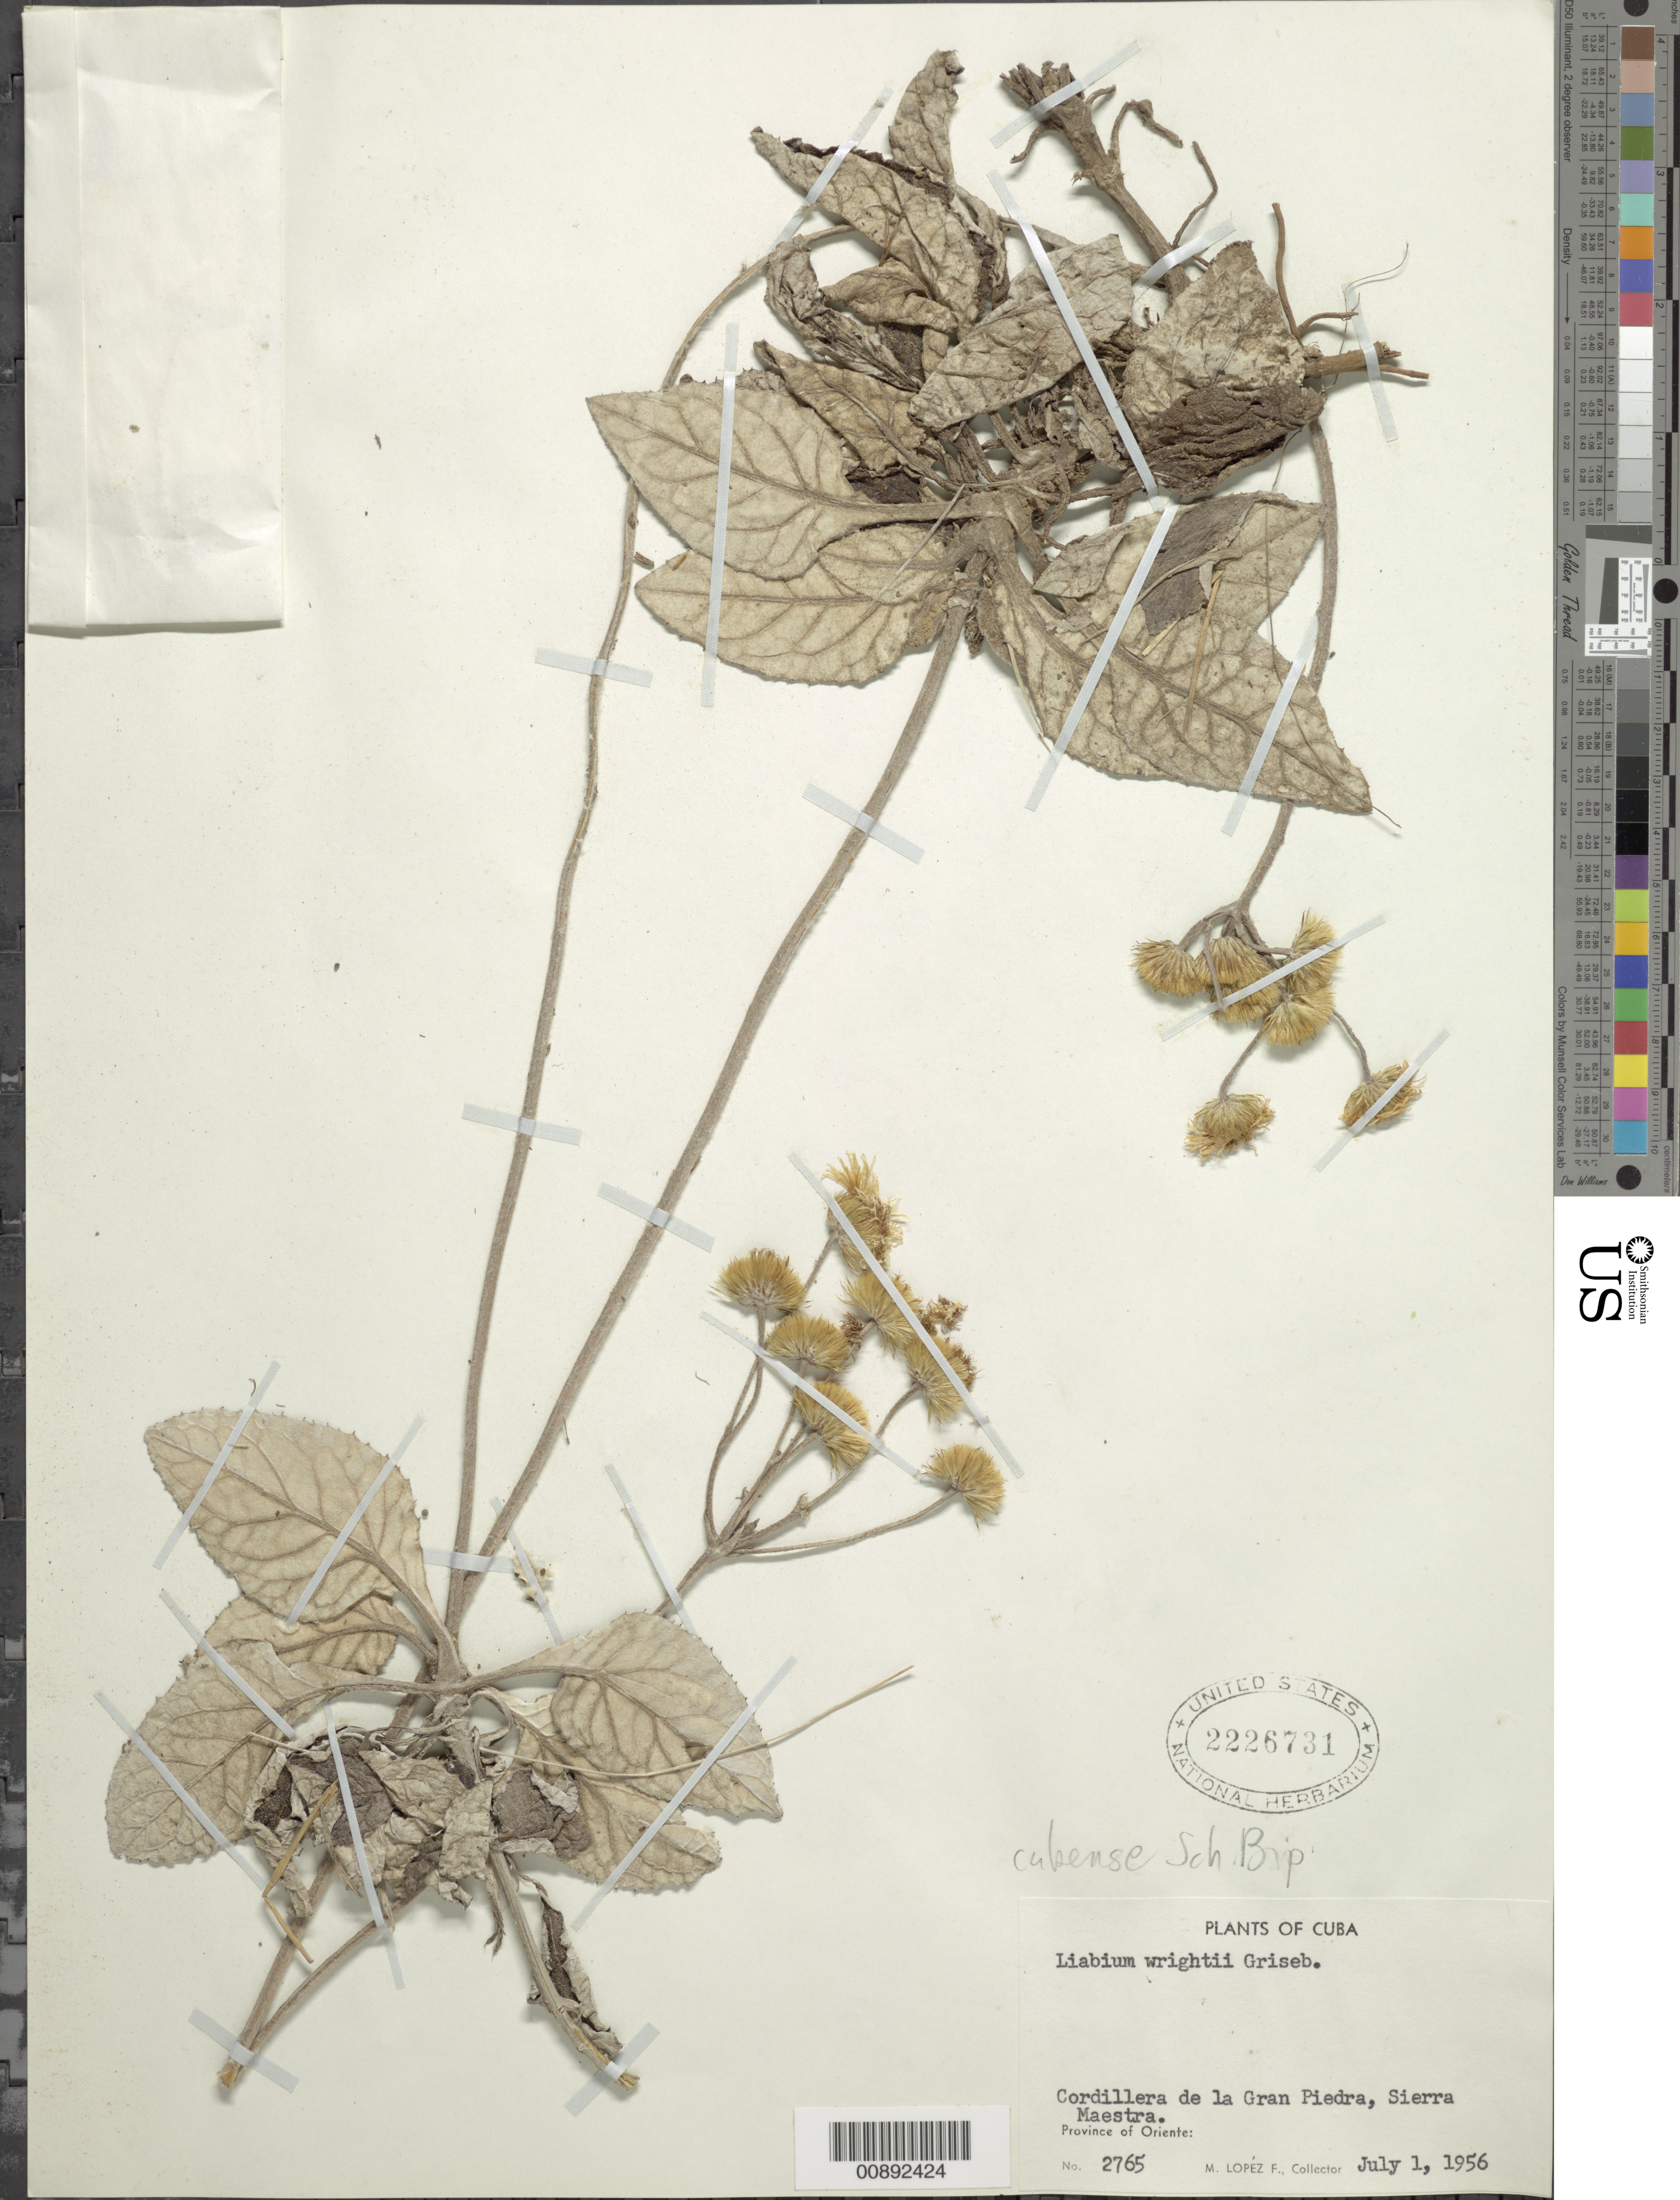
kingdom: Plantae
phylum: Tracheophyta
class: Magnoliopsida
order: Asterales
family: Asteraceae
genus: Liabum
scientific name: Liabum cubense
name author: Sch. Bip.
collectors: M. Lopéz-F.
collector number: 2765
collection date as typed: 1 July 1956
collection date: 1956-07-01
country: Cuba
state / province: Oriente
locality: Cordillera de la Gran Piedra, Sierra Maestra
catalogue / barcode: US 2226731